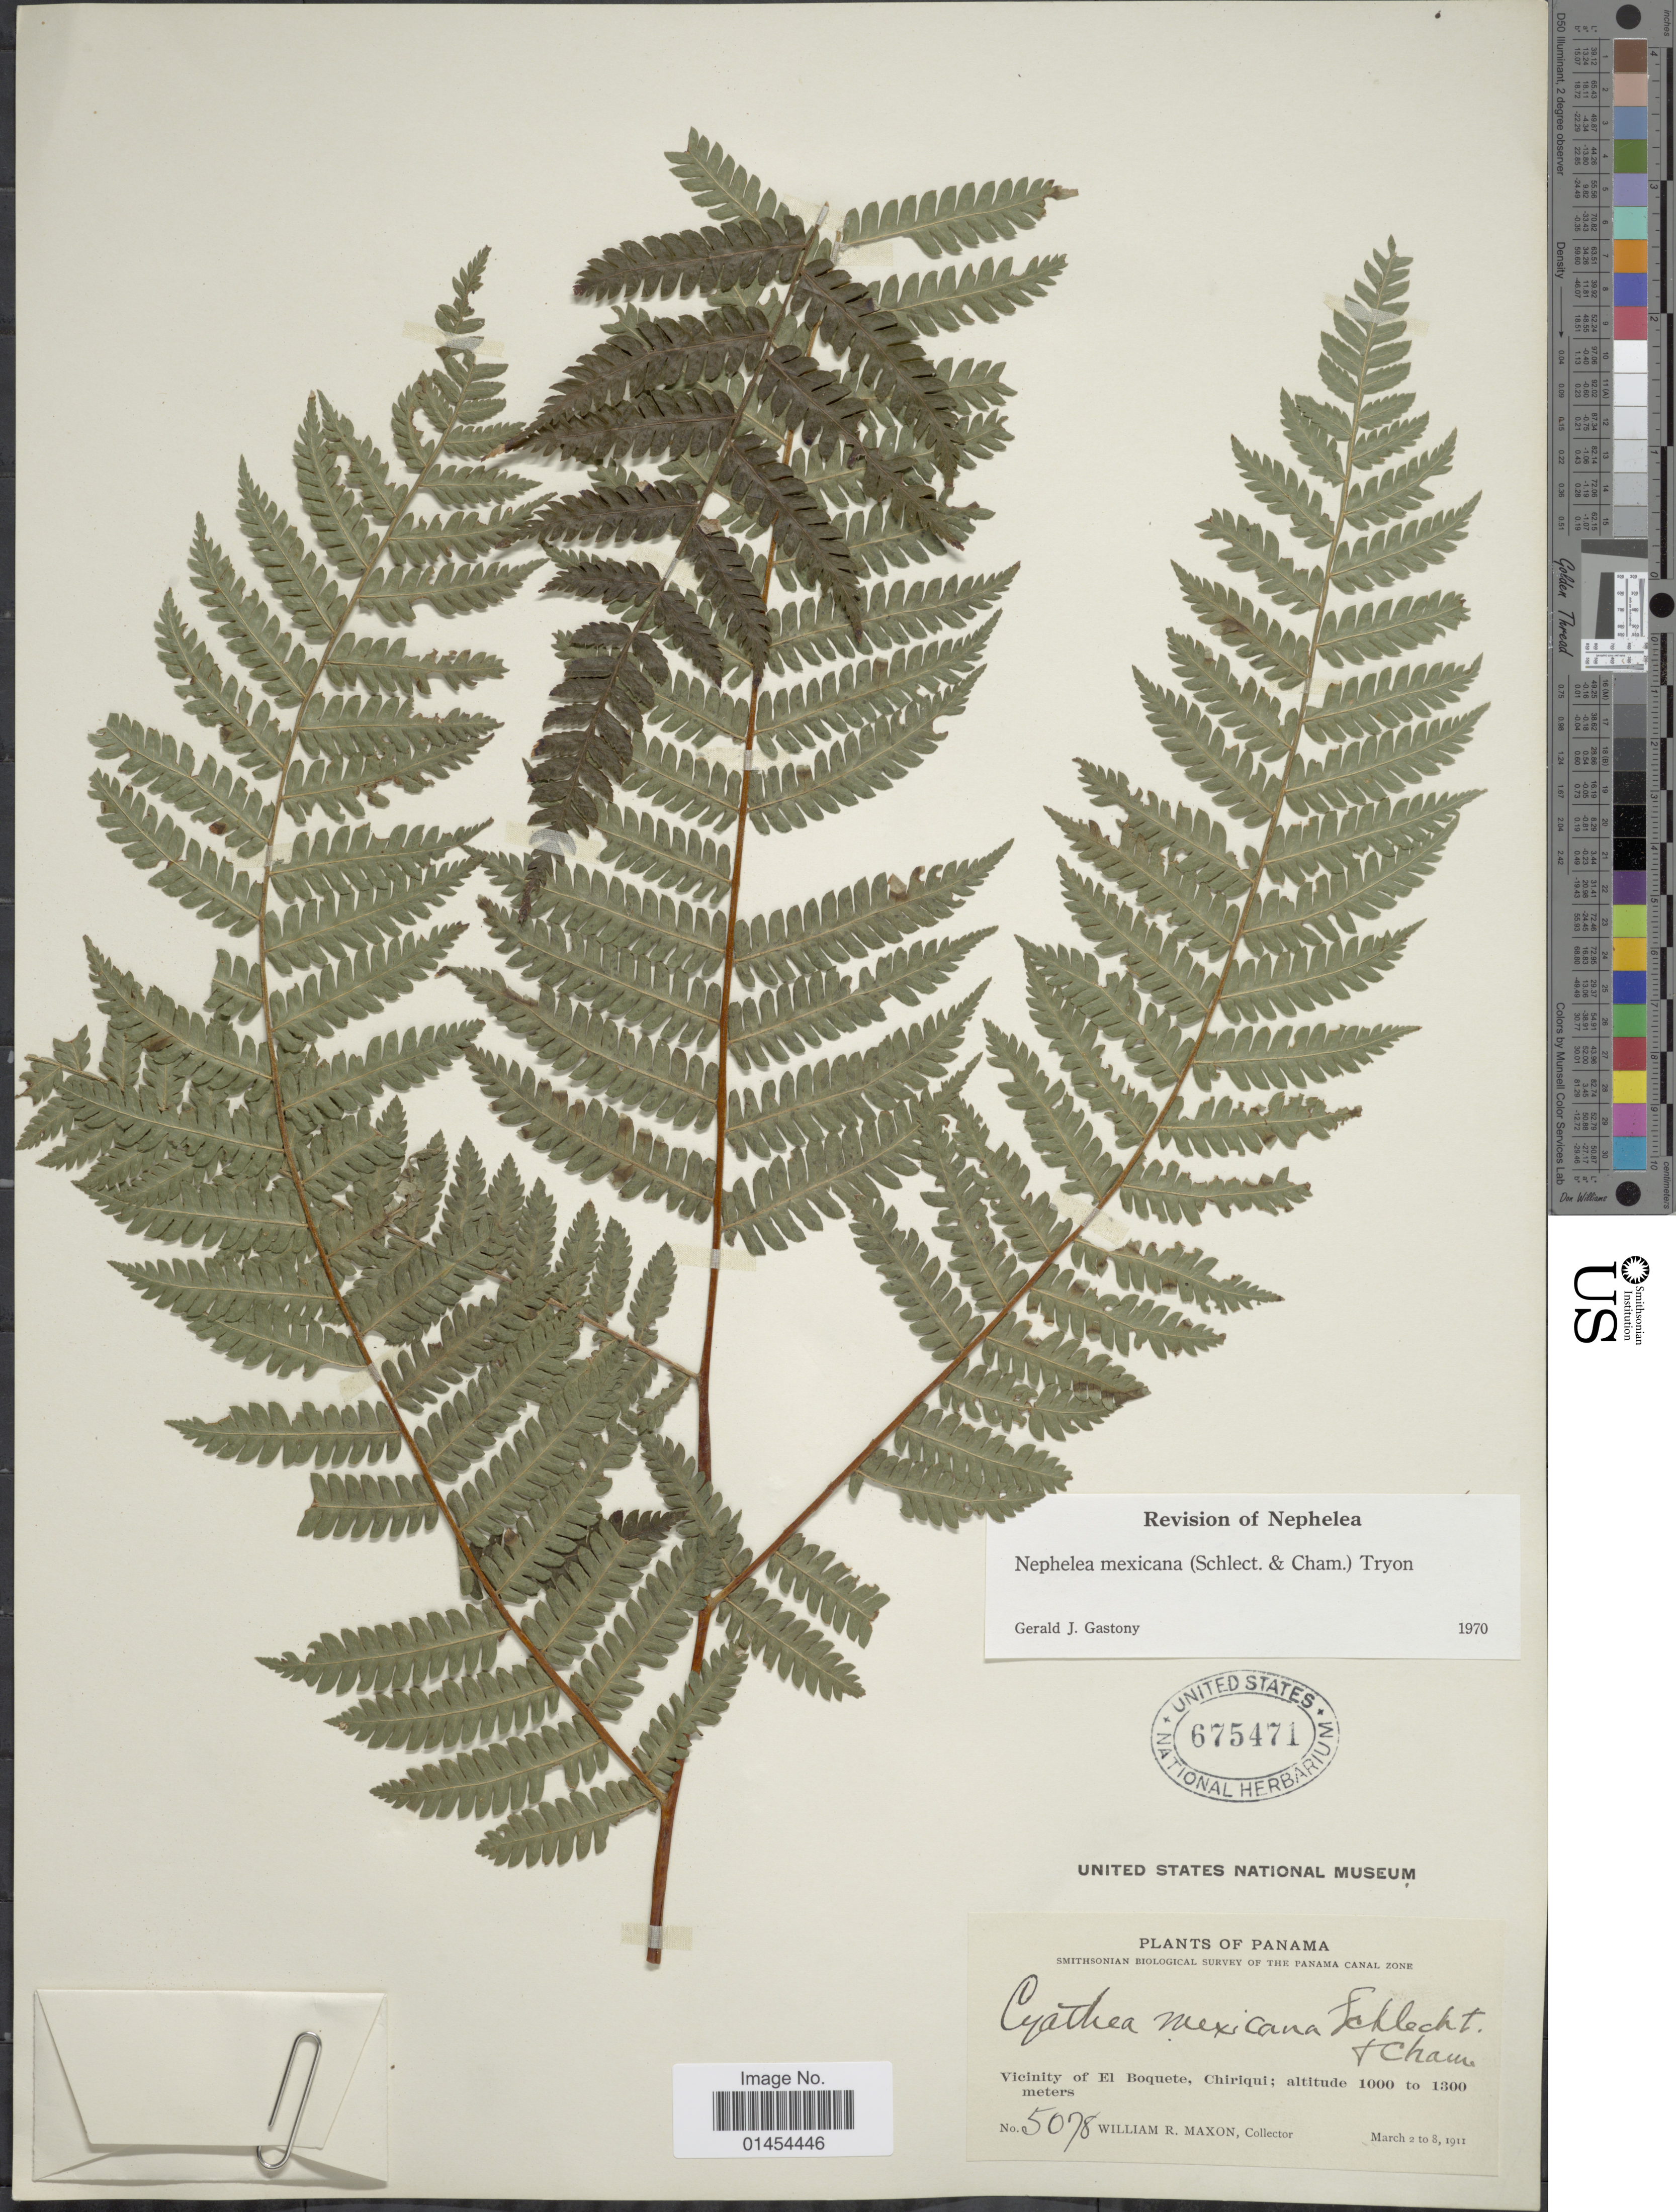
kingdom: Plantae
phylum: Tracheophyta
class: Polypodiopsida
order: Cyatheales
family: Cyatheaceae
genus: Alsophila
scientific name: Alsophila firma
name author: (Baker) D.S. Conant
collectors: W. R. Maxon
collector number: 5078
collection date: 1911-03-02/1911-03-08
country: Panama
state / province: Chiriqui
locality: Vicinity of El Boquete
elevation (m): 1000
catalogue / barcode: US 675471